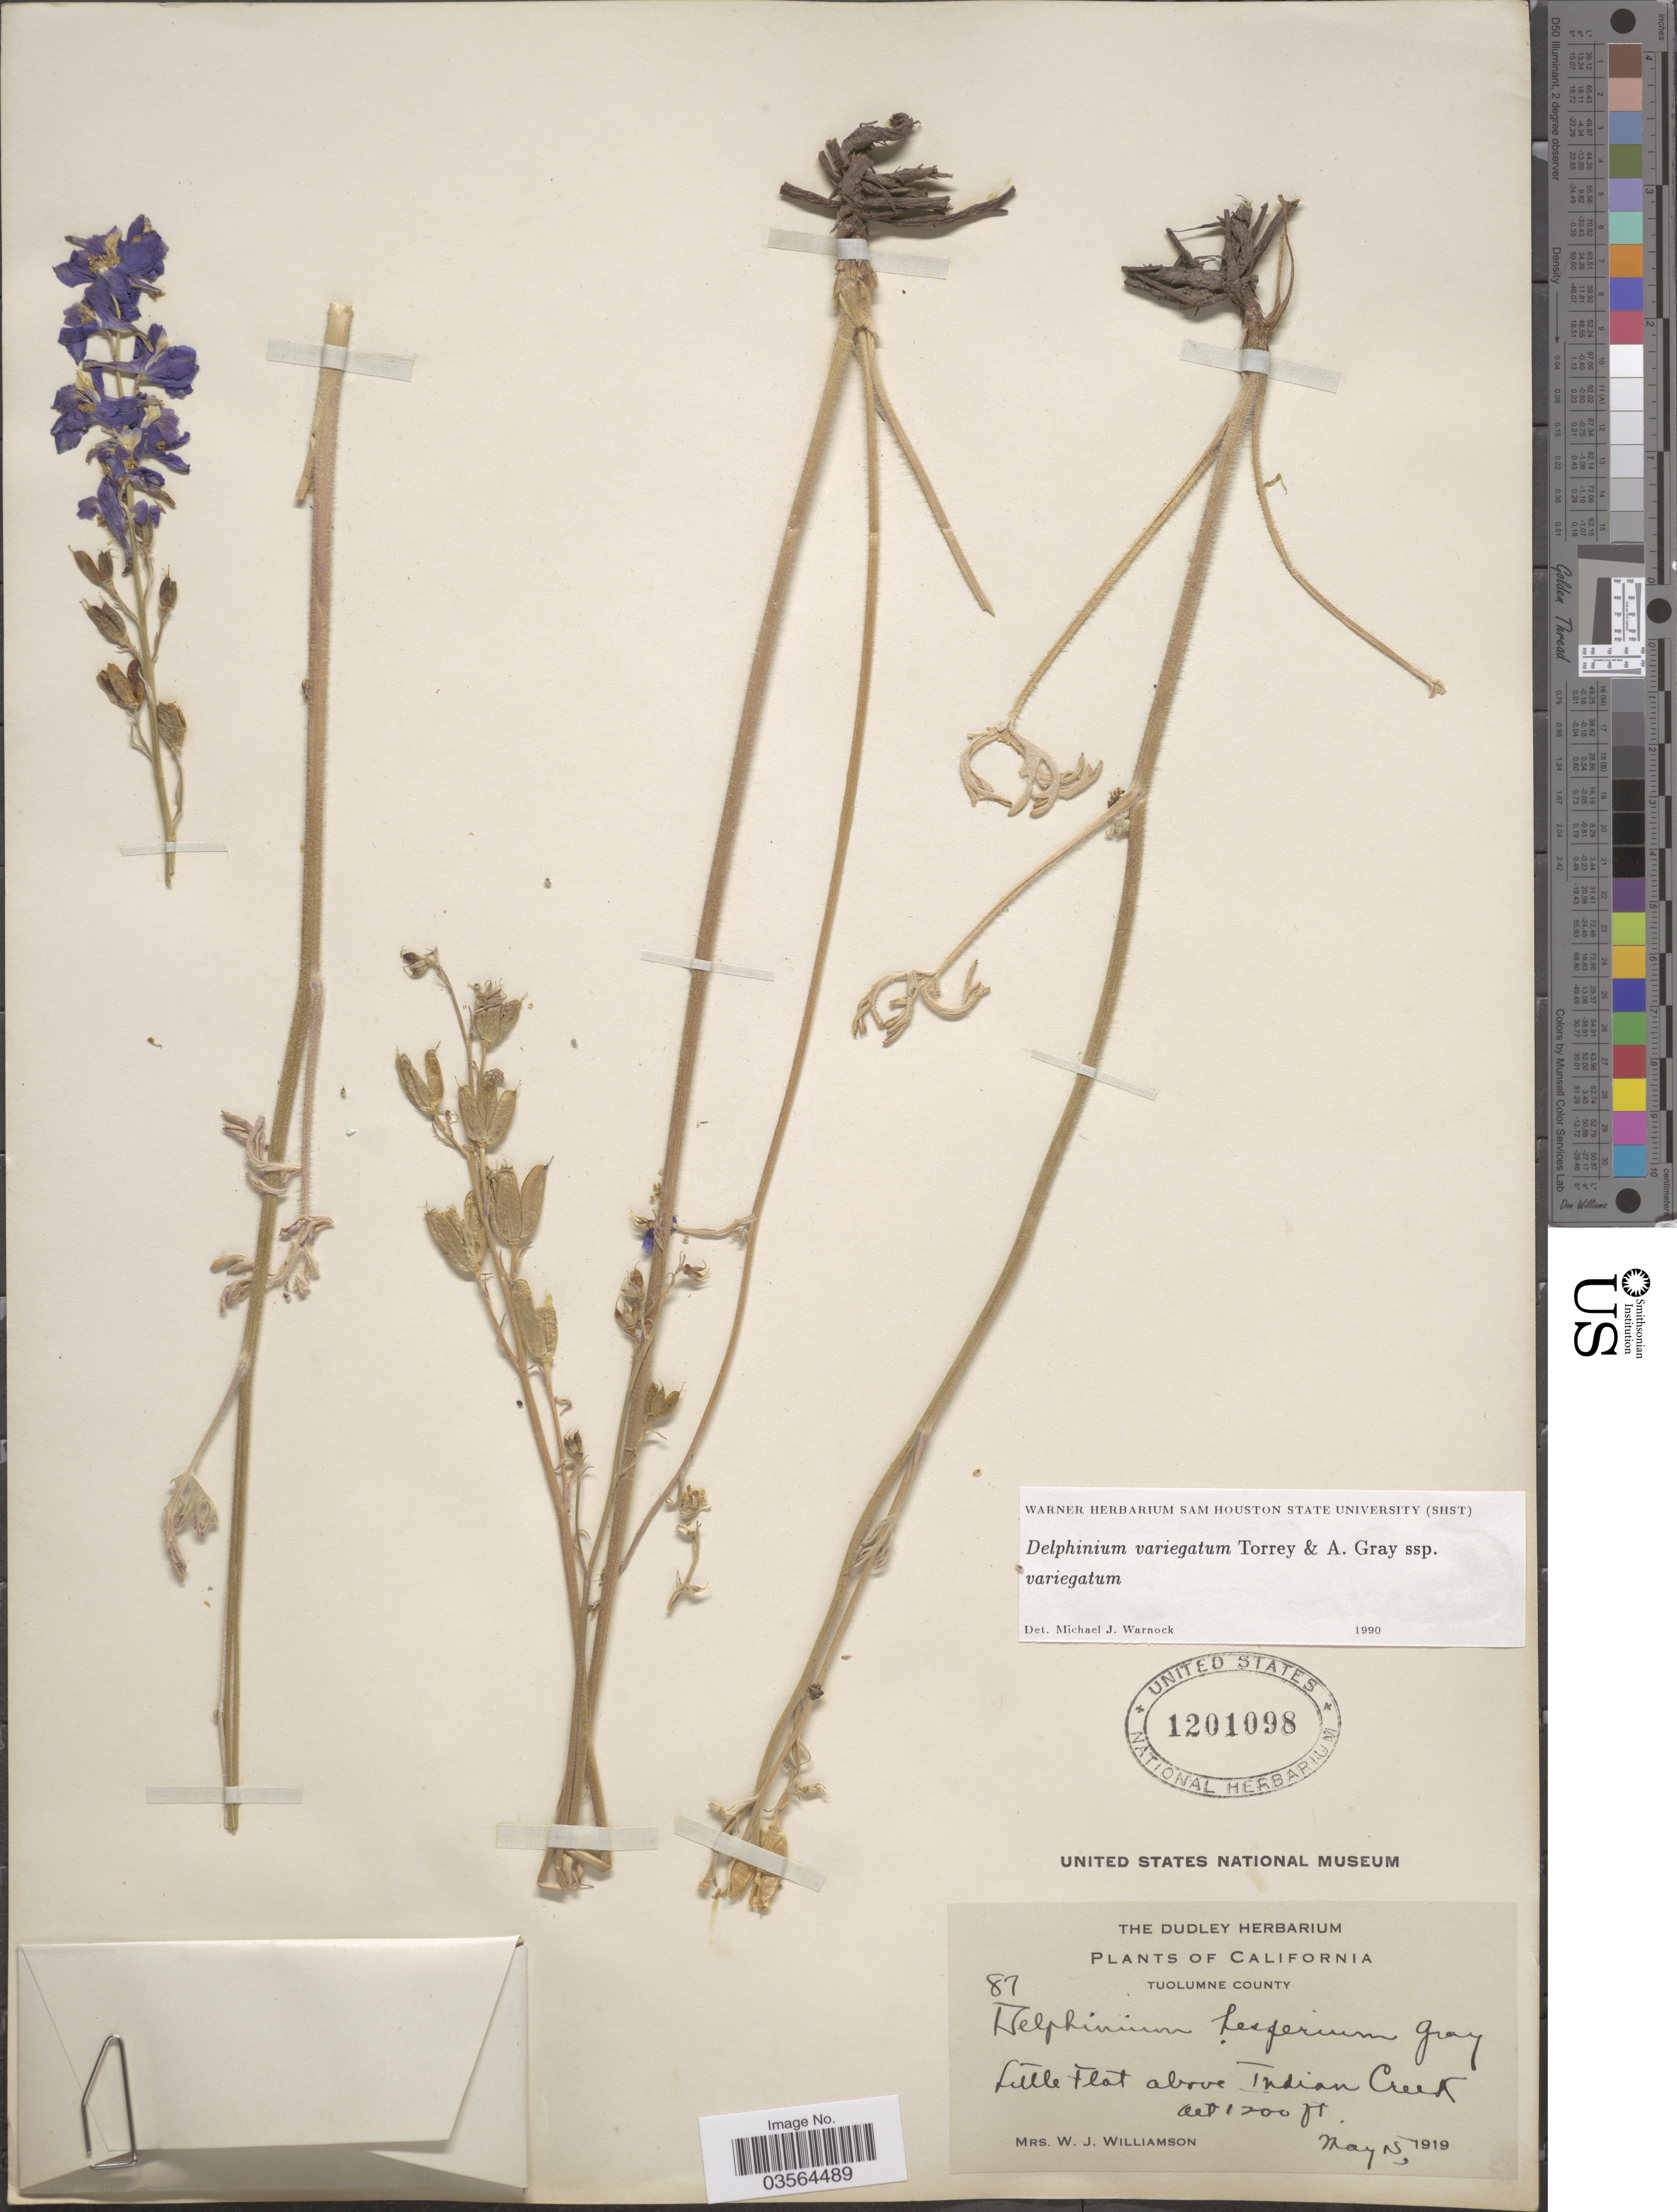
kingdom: Plantae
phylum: Tracheophyta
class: Magnoliopsida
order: Ranunculales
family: Ranunculaceae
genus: Delphinium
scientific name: Delphinium variegatum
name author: Torr. & A. Gray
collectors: W. Williamson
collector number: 87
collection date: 1919-05-15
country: United States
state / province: California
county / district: Tuolumne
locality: Tuolumne County. Little Flat above Indian Creek.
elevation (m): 366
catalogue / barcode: US 1201098